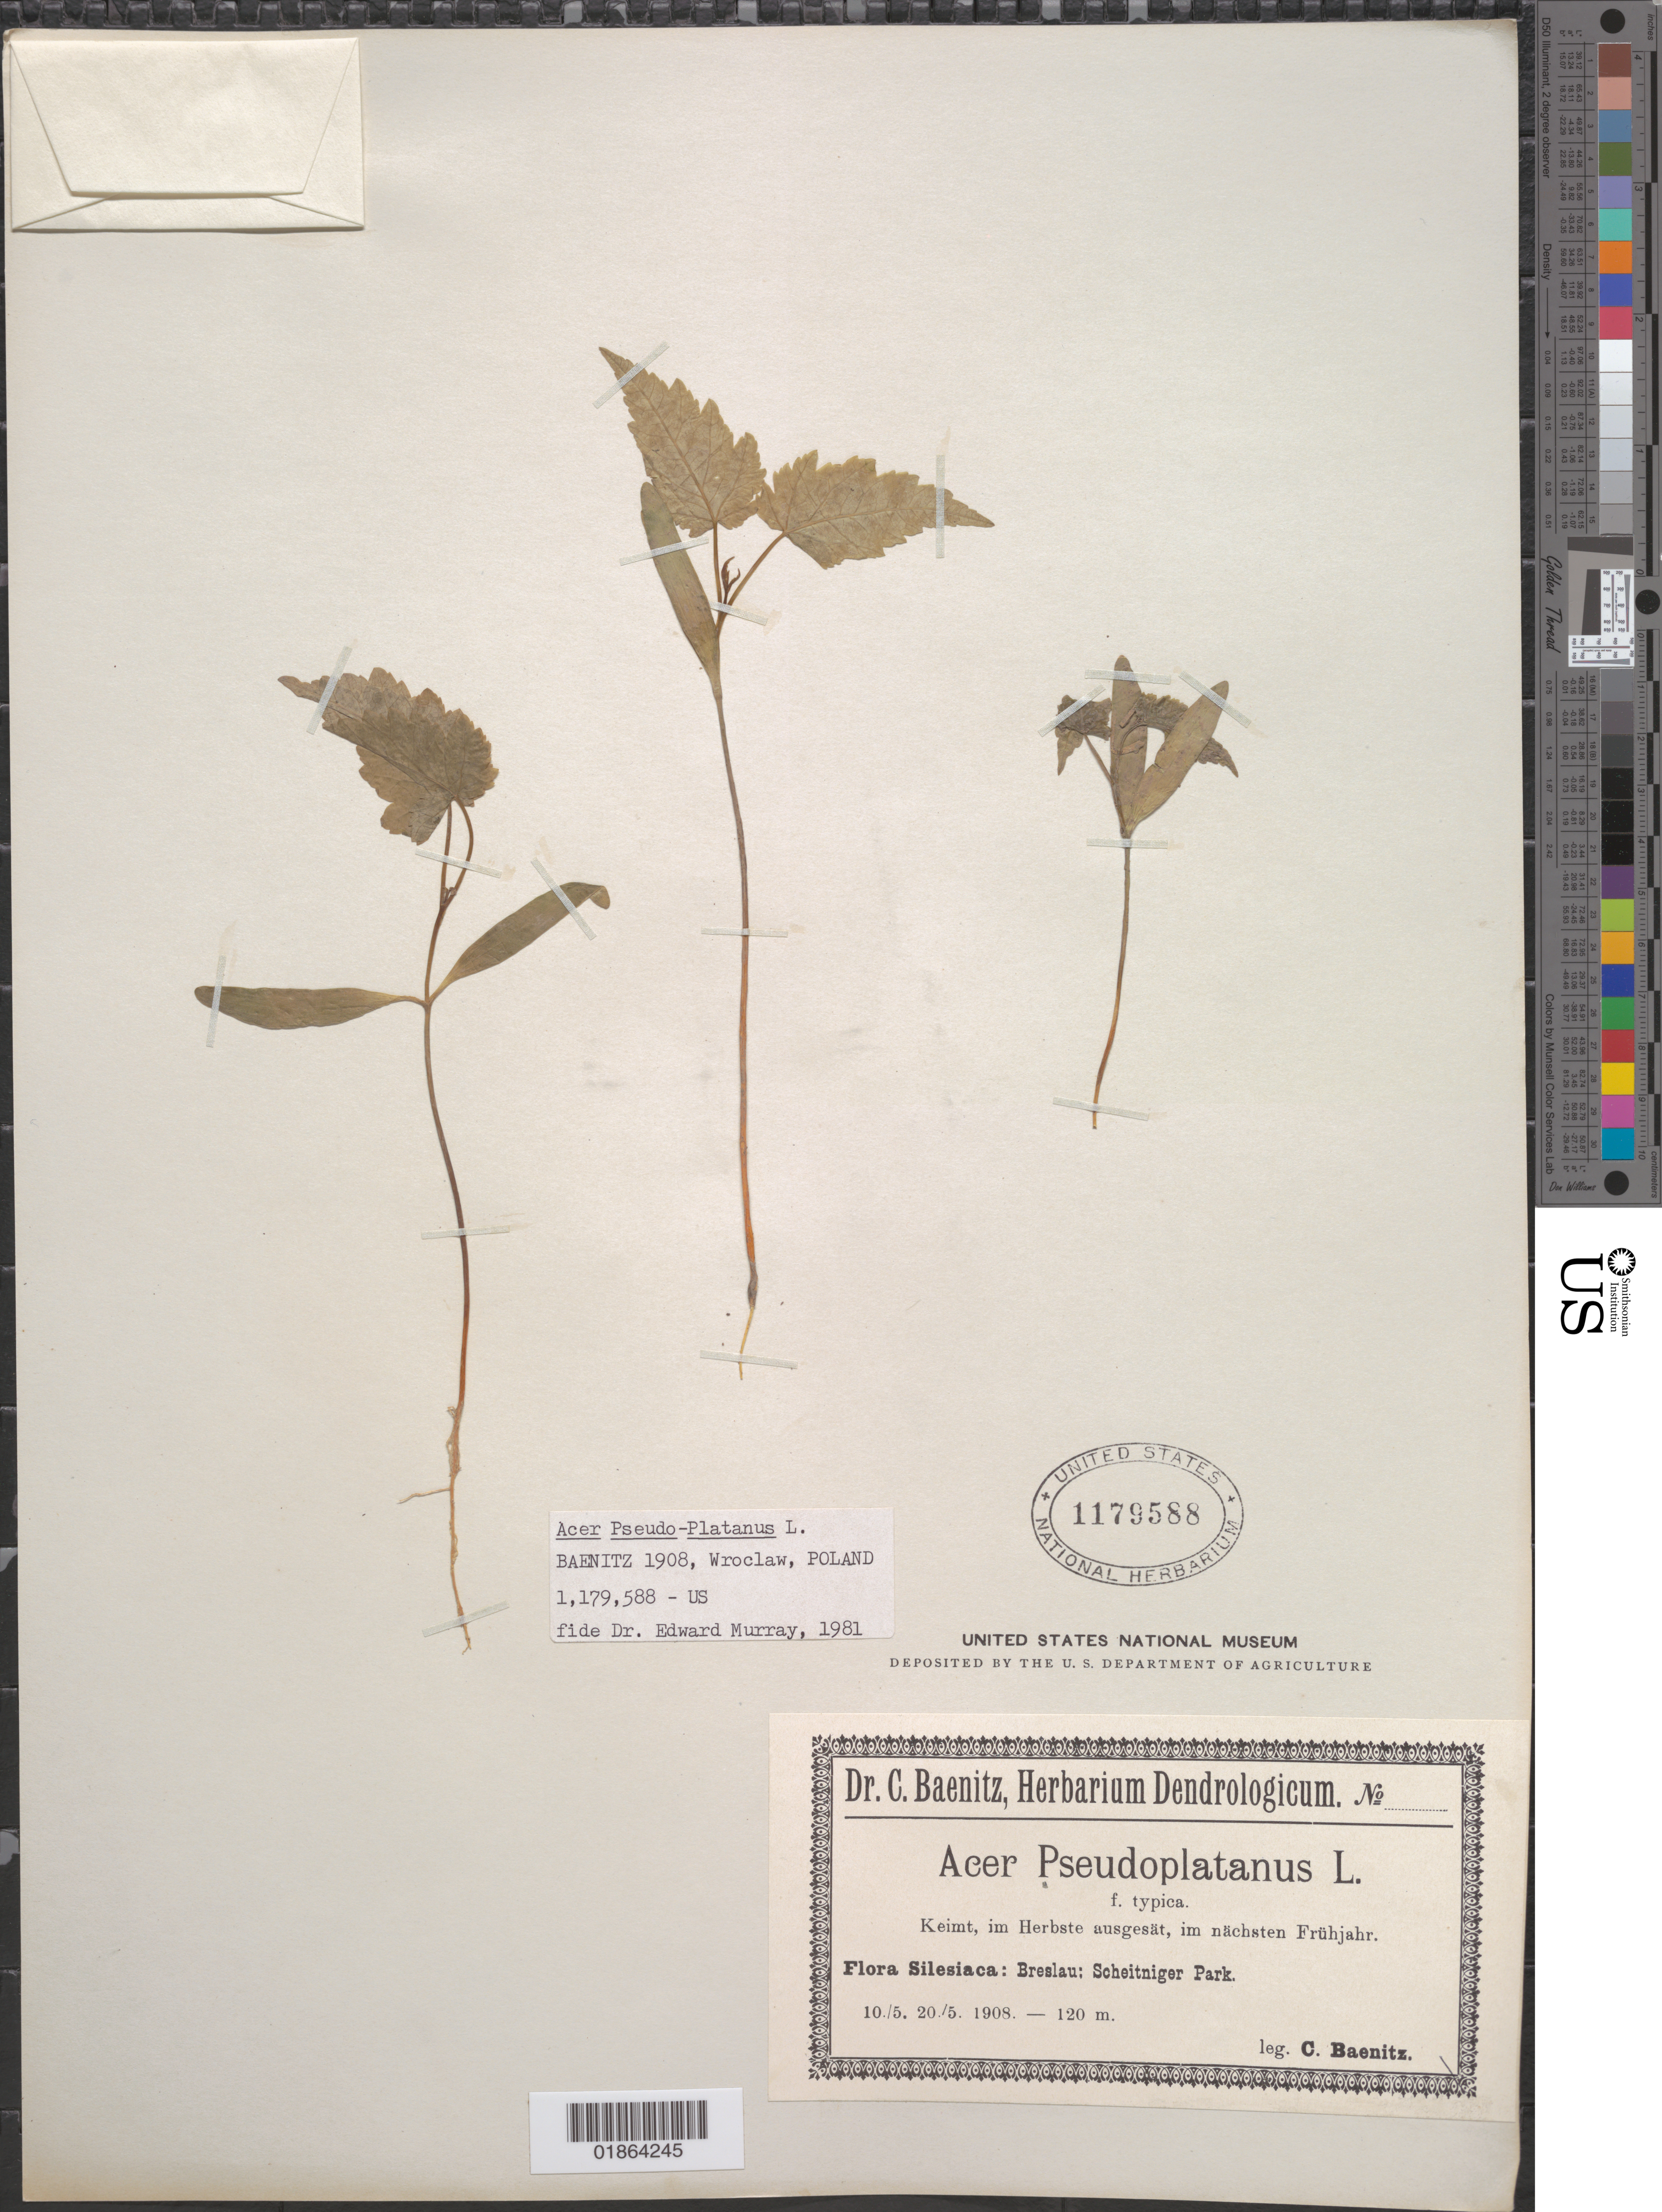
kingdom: Plantae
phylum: Tracheophyta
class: Magnoliopsida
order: Sapindales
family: Sapindaceae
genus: Acer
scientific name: Acer pseudoplatanus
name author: L.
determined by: Murray, Edward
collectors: C. G. Baenitz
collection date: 1908-05-10/1908-05-20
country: Poland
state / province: Dolnoslaskie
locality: Silesiaca: Breslau [Wrocław]; Scheitniger Park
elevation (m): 120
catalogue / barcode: US 1179588